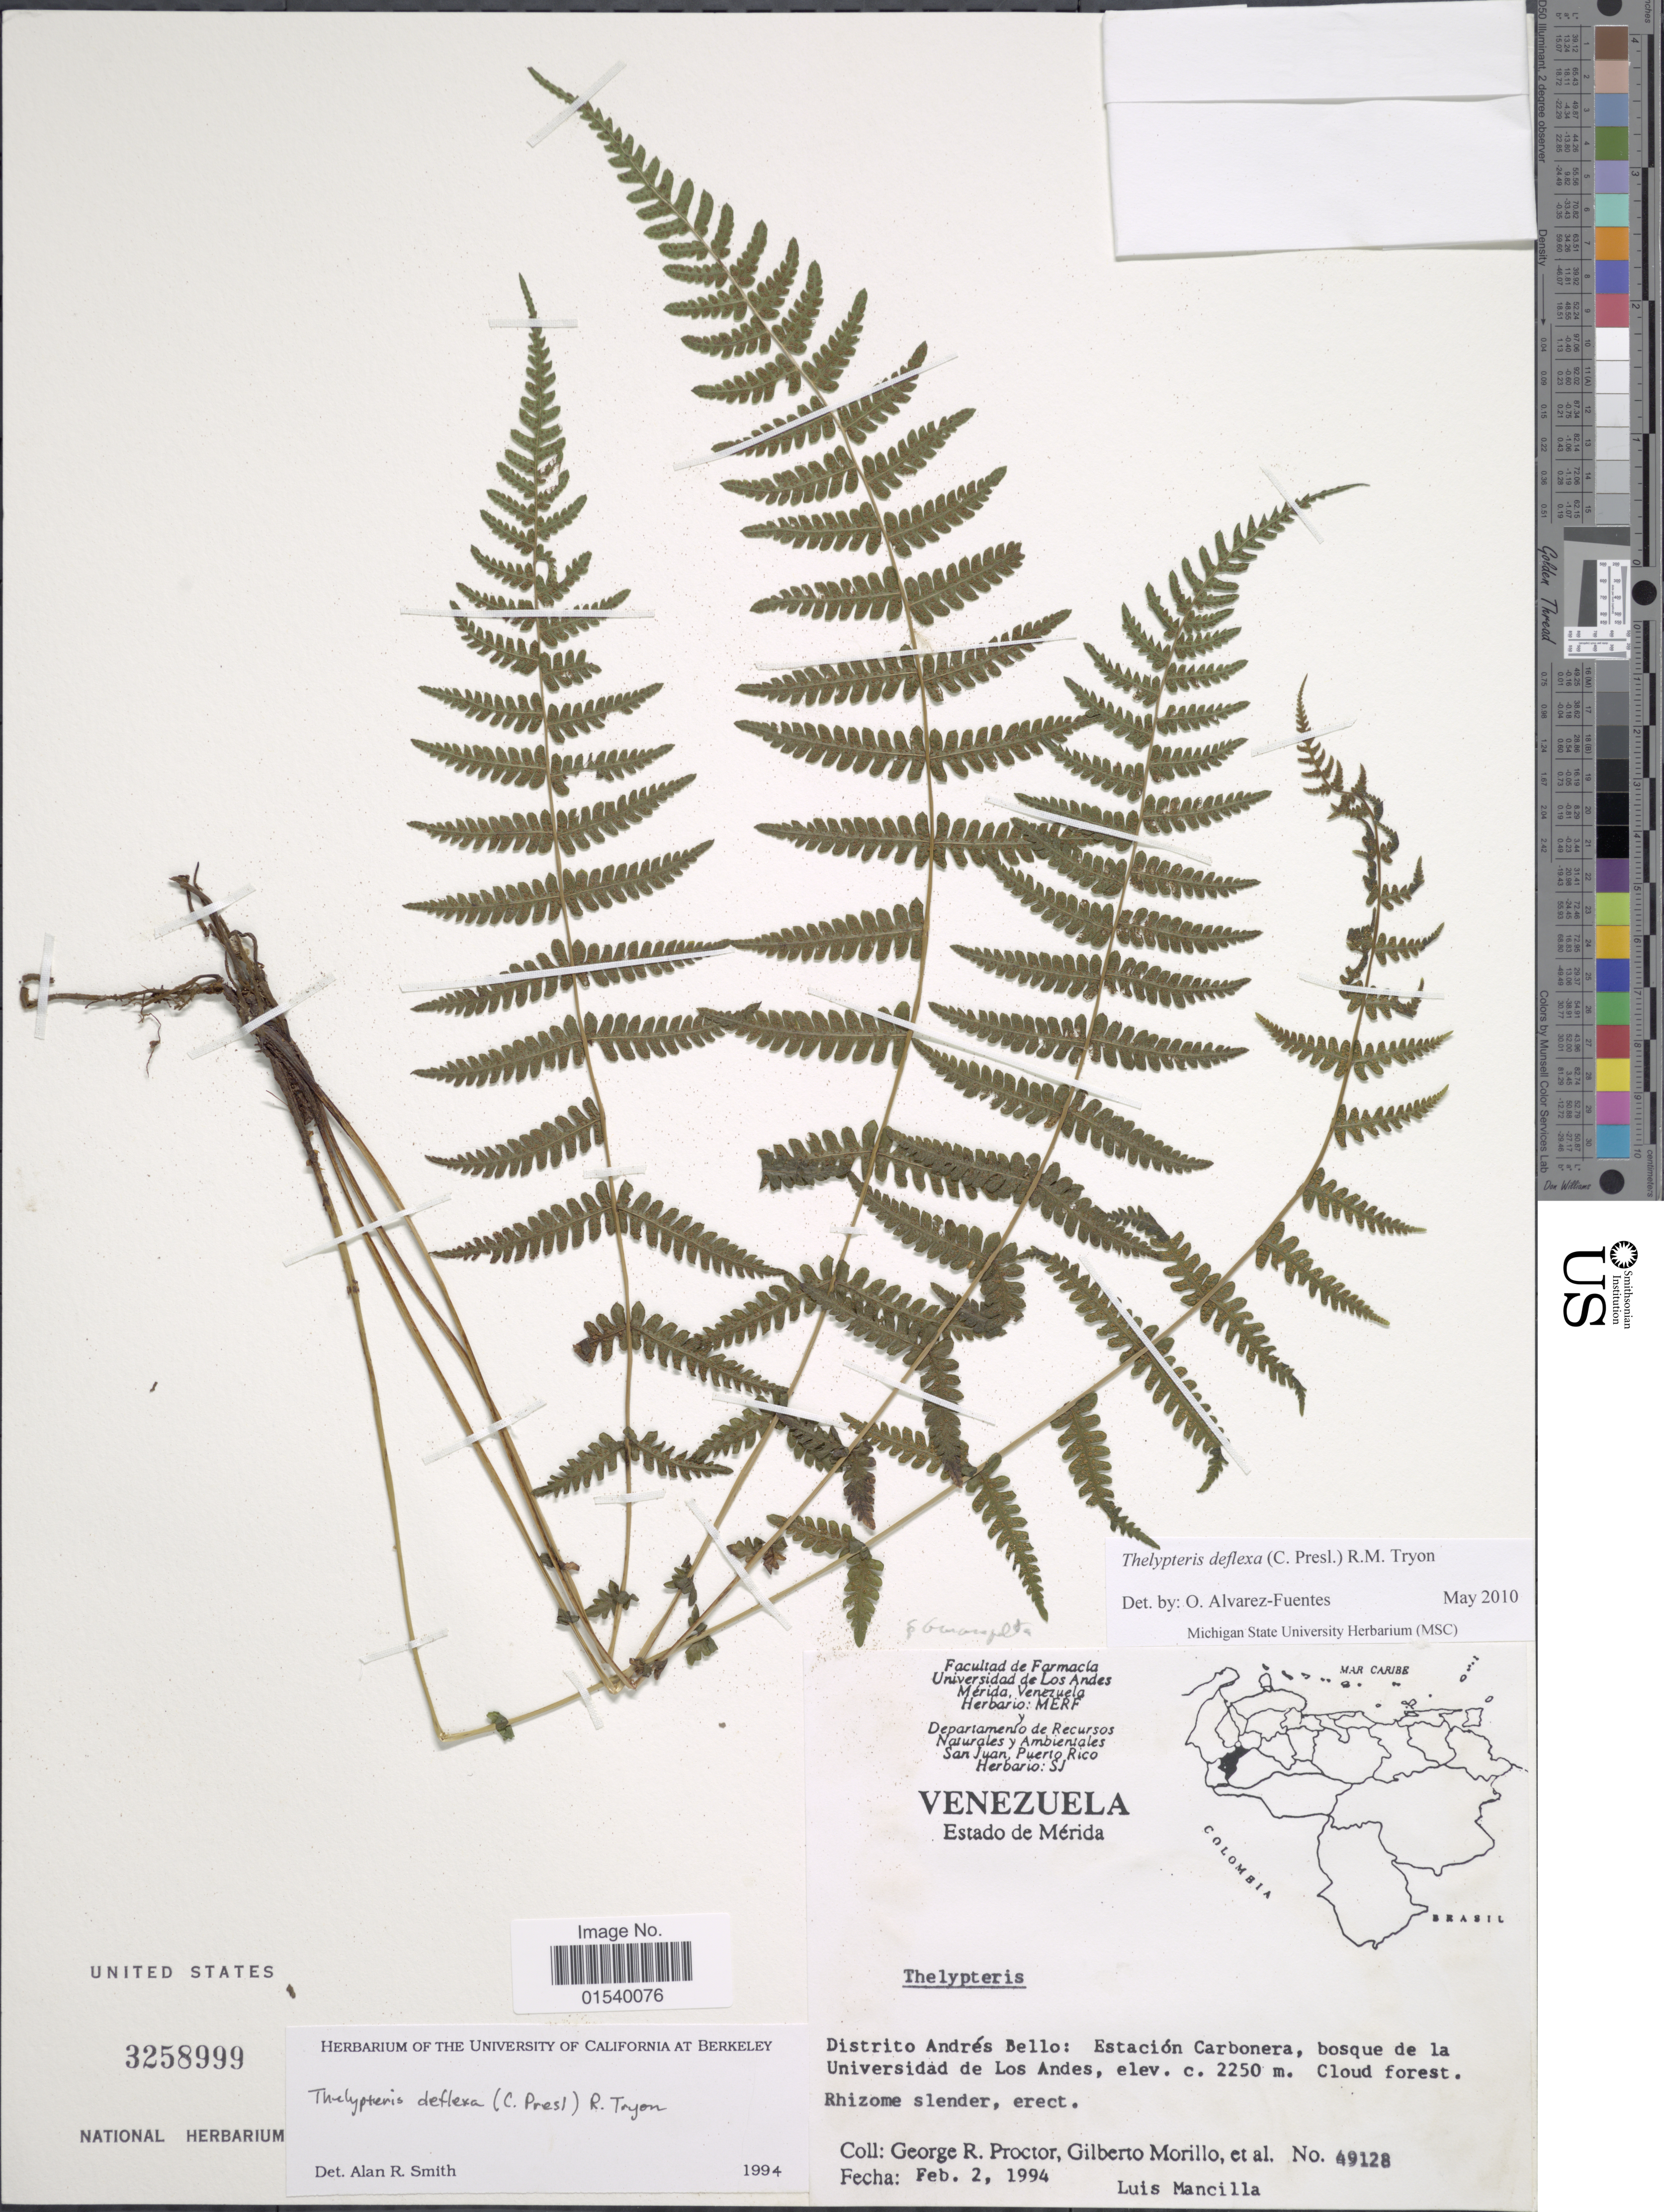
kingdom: Plantae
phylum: Tracheophyta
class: Polypodiopsida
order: Polypodiales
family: Thelypteridaceae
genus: Amauropelta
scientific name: Amauropelta deflexa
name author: (C. Presl) Á. Löve & D. Löve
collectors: G. R. Proctor, G. Morillo & et al.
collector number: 49128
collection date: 1994-02-02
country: Venezuela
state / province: Mérida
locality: Distrito Andrés Bello: Estación Carbonera, bosque de la Universidad de Los Andes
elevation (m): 2250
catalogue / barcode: US 3258999